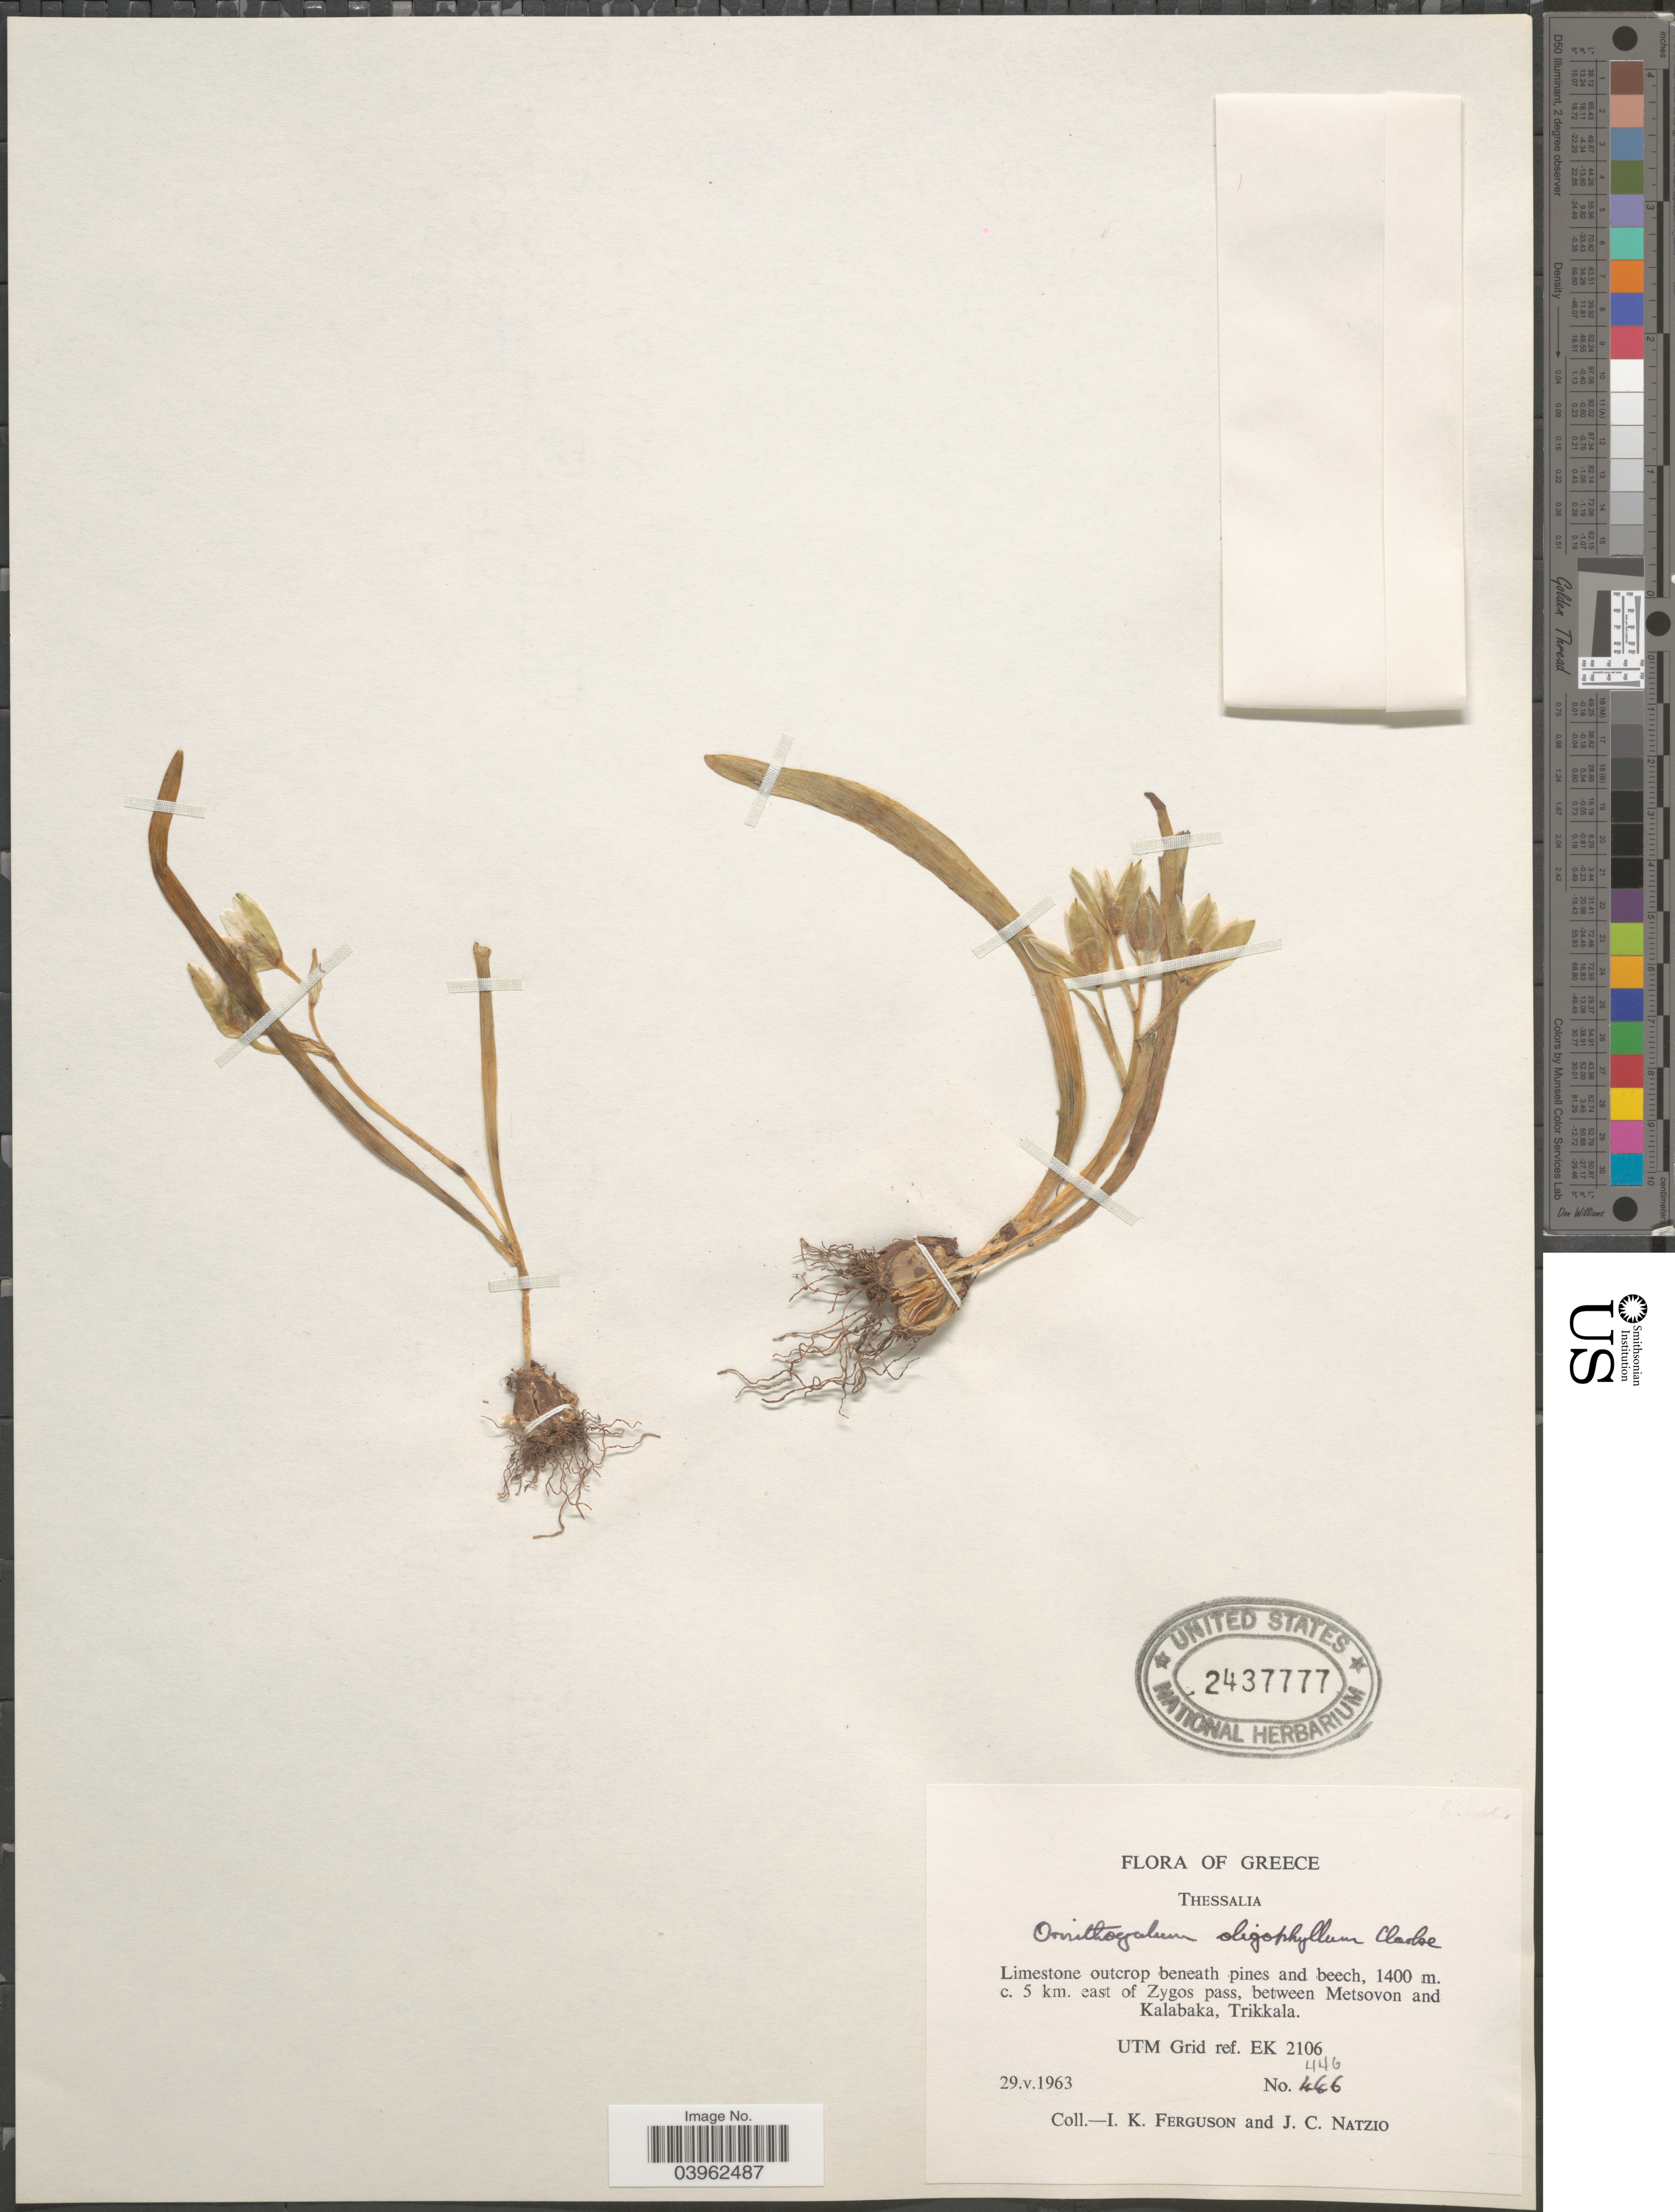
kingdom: Plantae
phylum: Tracheophyta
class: Liliopsida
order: Asparagales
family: Asparagaceae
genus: Ornithogalum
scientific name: Ornithogalum oligophyllum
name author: E.D. Clarke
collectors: I. K. Ferguson & J. Natzio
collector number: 446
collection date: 1963-05-29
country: Greece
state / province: Thessaly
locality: Thessalia. C. 5 km. east of Zygos pass, between Metsovon and Kalabaka, Trikkala. UTM Grid ref. EK 2106.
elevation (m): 1400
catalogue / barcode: US 2437777